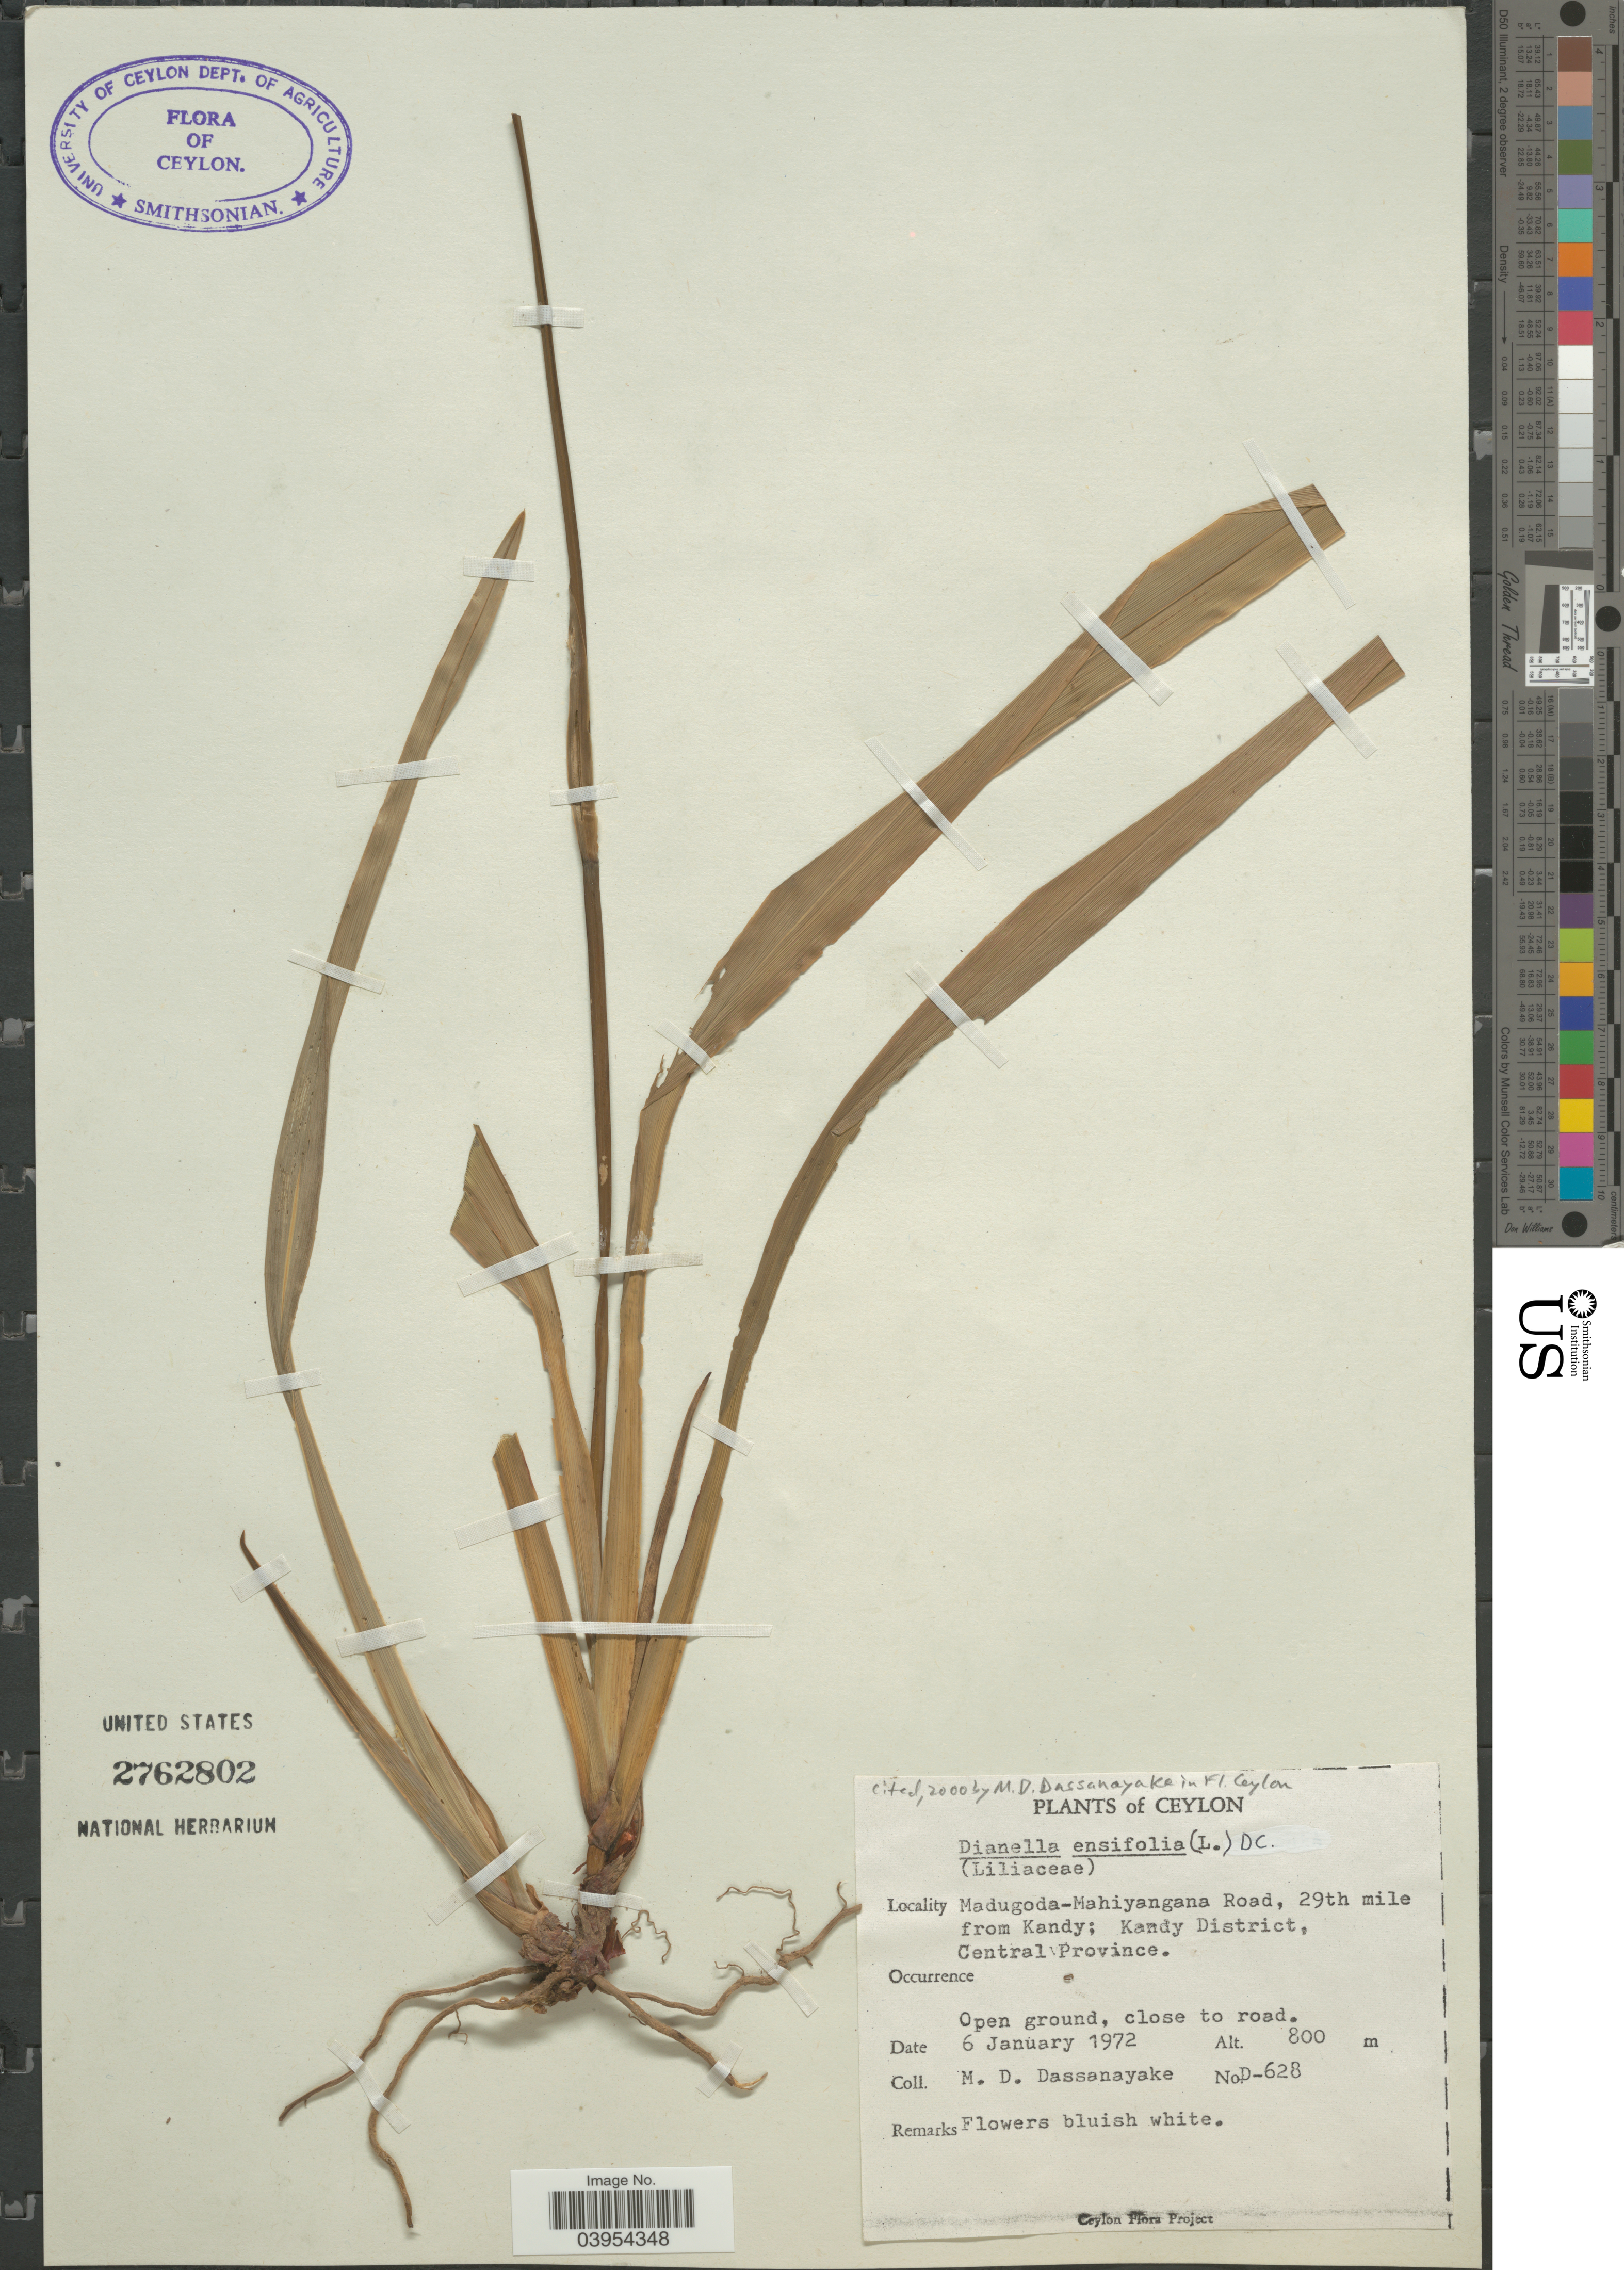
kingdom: Plantae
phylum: Tracheophyta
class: Liliopsida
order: Asparagales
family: Asphodelaceae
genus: Dianella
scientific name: Dianella ensifolia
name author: (L.) DC.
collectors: M. D. Dassanayake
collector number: D-628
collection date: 1972-01-06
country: Sri Lanka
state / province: Central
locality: Ceylon. Madugoda-Mahiyangana Road, 29th mile from Kandy; Kandy District.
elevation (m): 800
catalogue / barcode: US 2762802